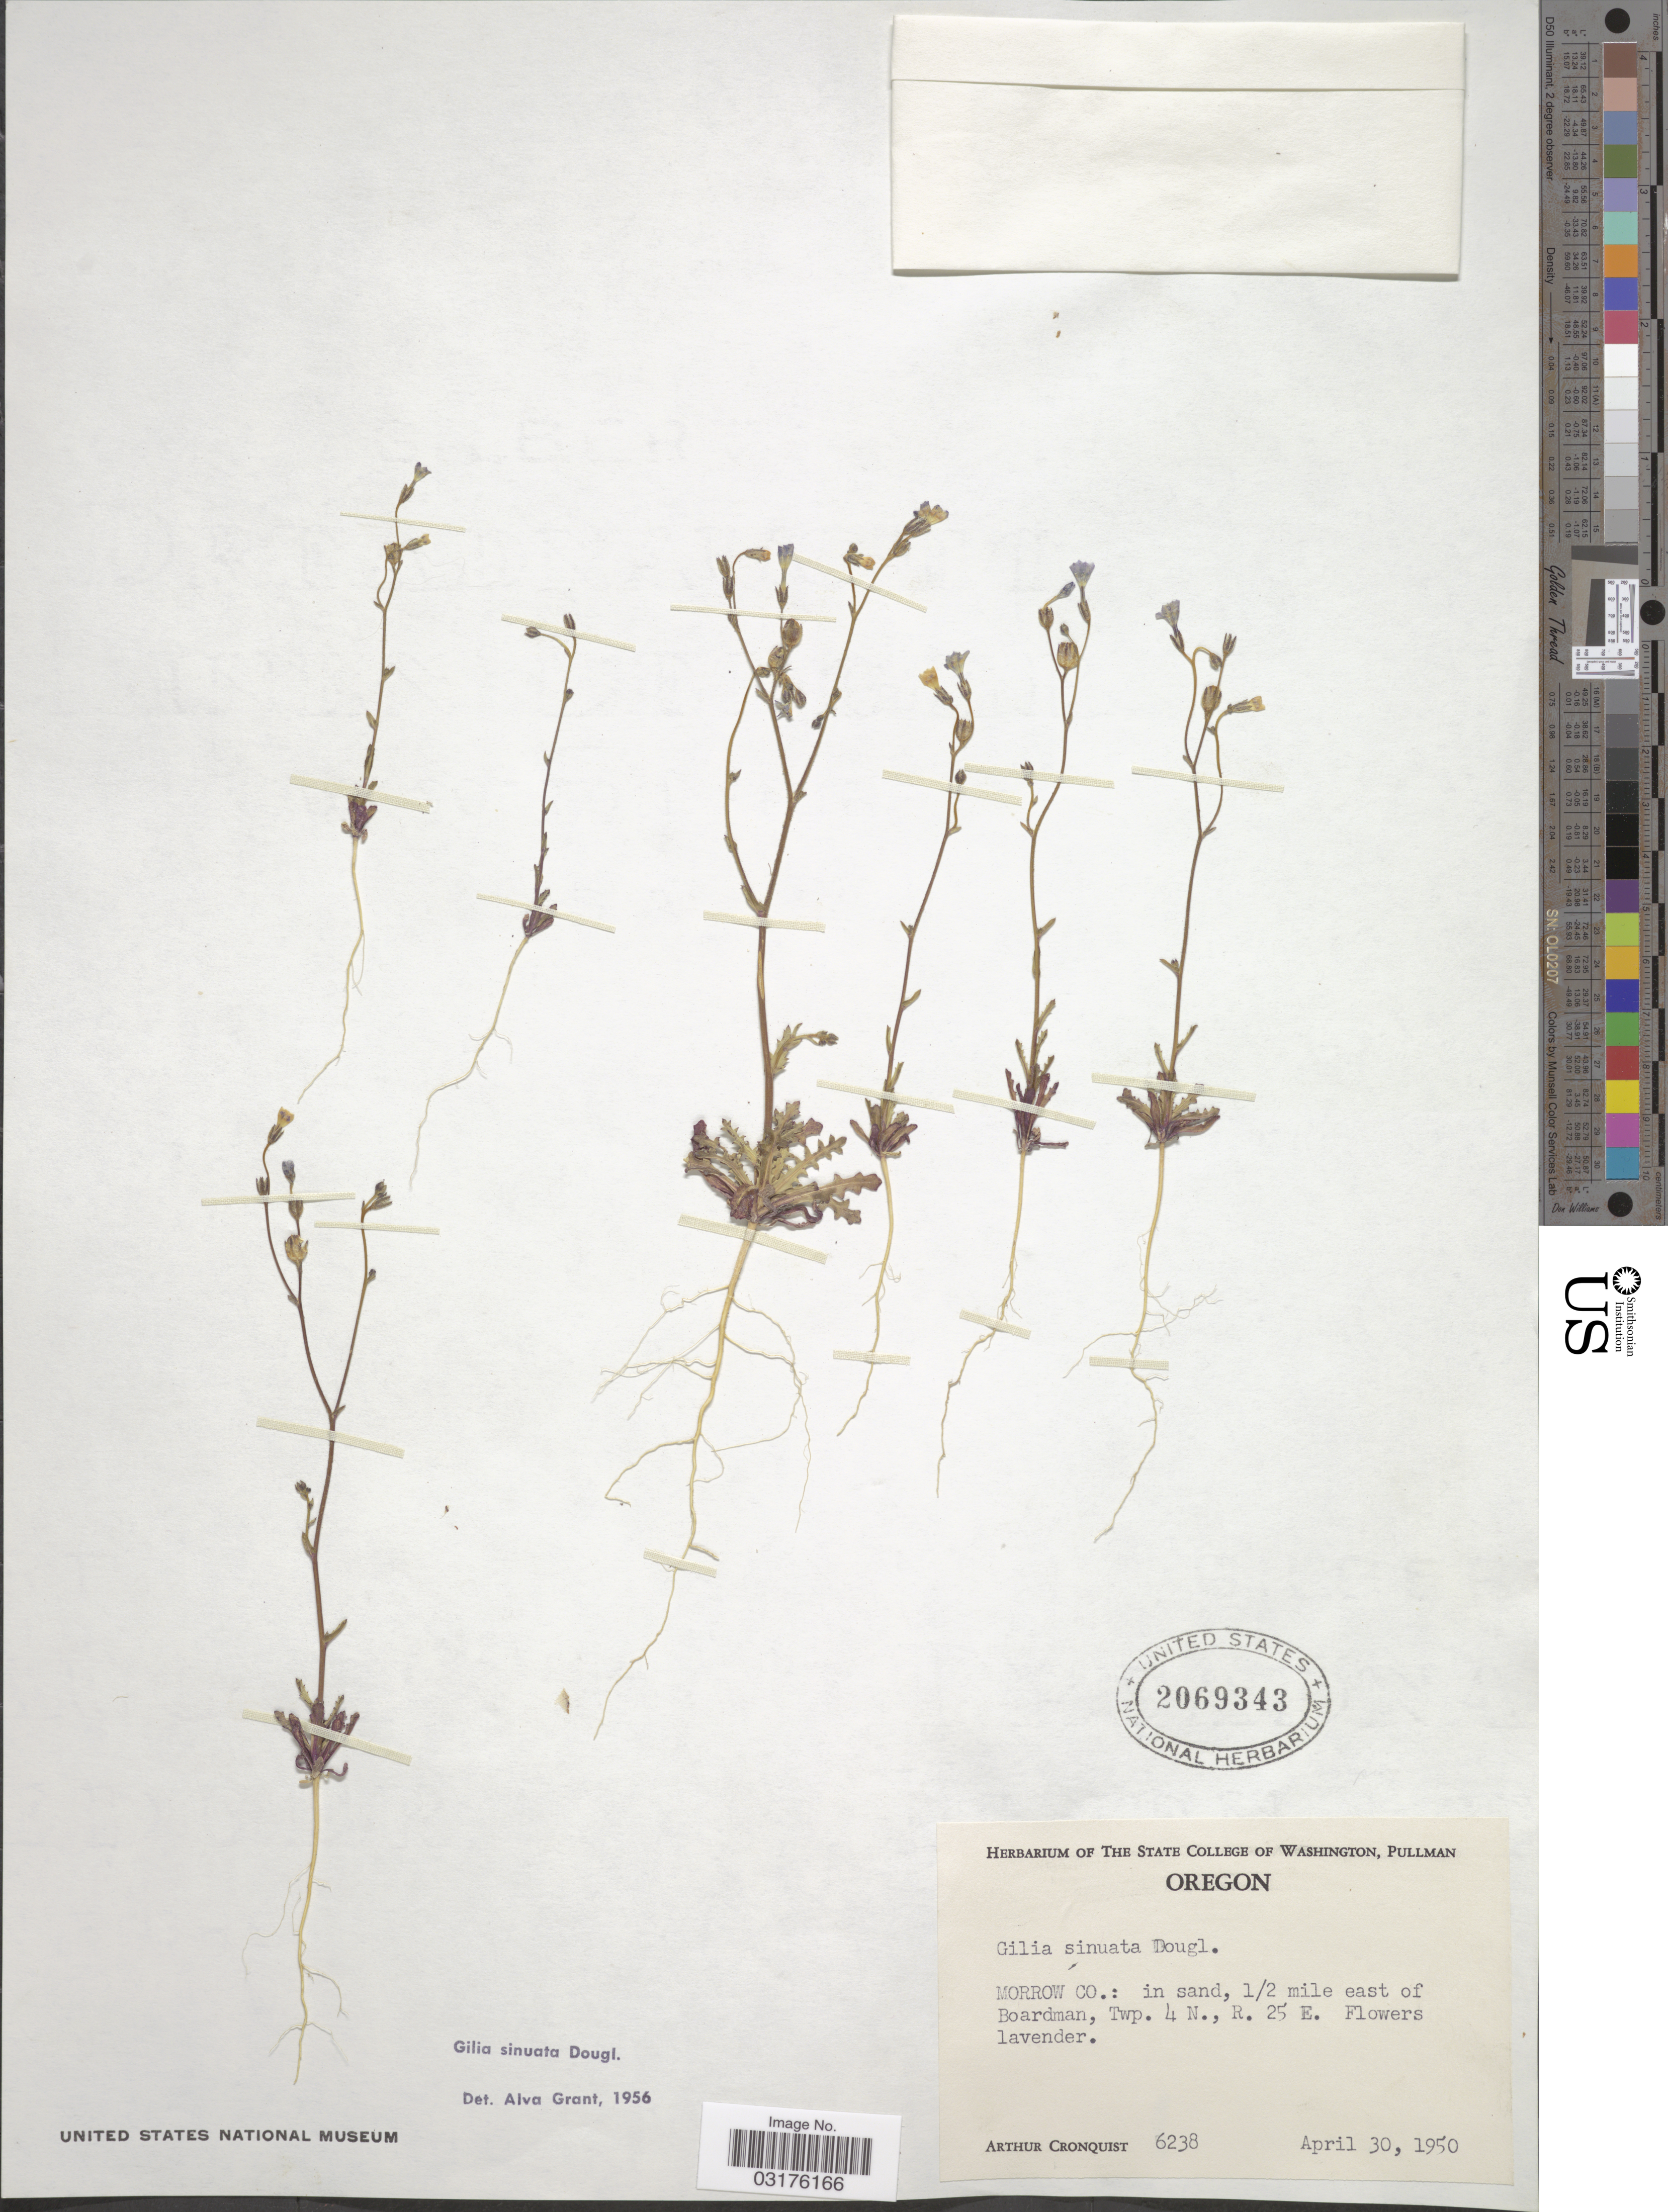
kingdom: Plantae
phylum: Tracheophyta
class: Magnoliopsida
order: Ericales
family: Polemoniaceae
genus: Gilia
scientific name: Gilia sinuata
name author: Douglas ex Benth.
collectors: A. J. Cronquist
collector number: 6238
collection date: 1950-04-30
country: United States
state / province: Oregon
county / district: Morrow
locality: Morrow Co.: in sand, ½ mile east of Boardman, Twp. 4 N., R. 25 E.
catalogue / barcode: US 2069343